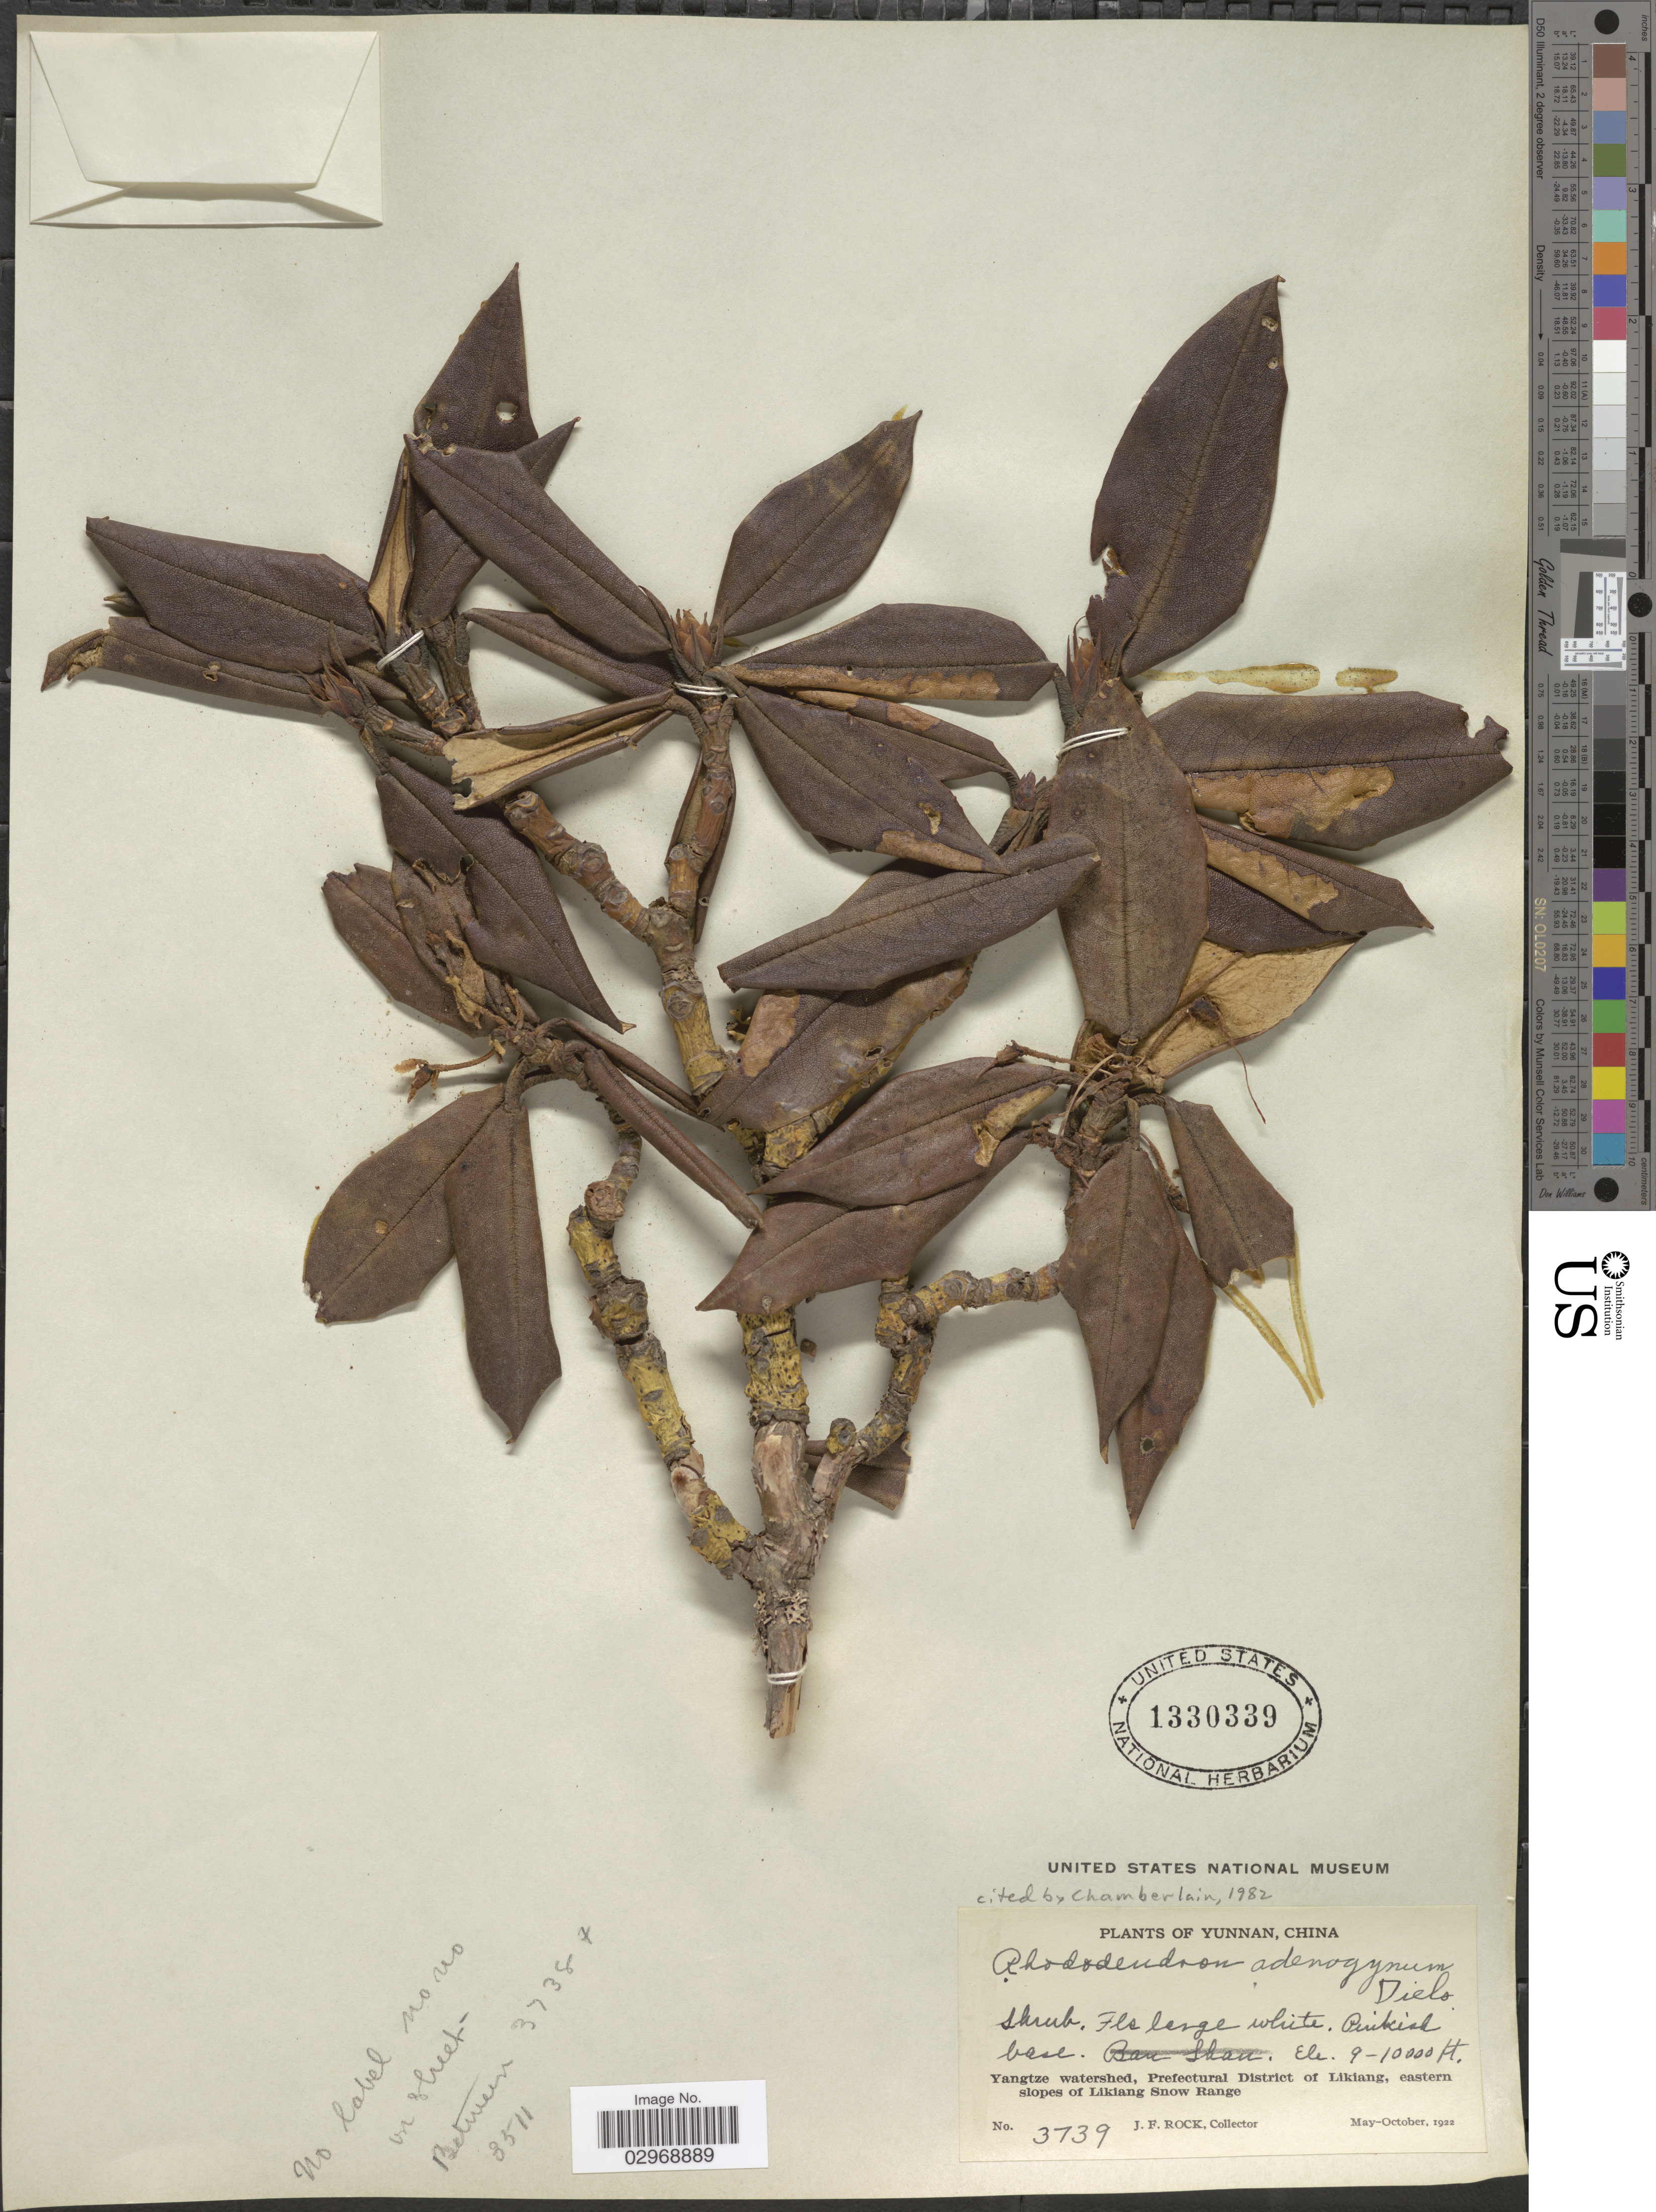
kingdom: Plantae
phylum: Tracheophyta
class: Magnoliopsida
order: Ericales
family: Ericaceae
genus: Rhododendron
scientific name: Rhododendron adenogynum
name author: Diels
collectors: J. Rock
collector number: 3739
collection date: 1922-05/1922-10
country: China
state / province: Yunnan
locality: Yangtze watershed, Prefectural District of Likiang, eastern slopes of Likiang Snow Range.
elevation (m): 2743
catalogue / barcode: US 1330339